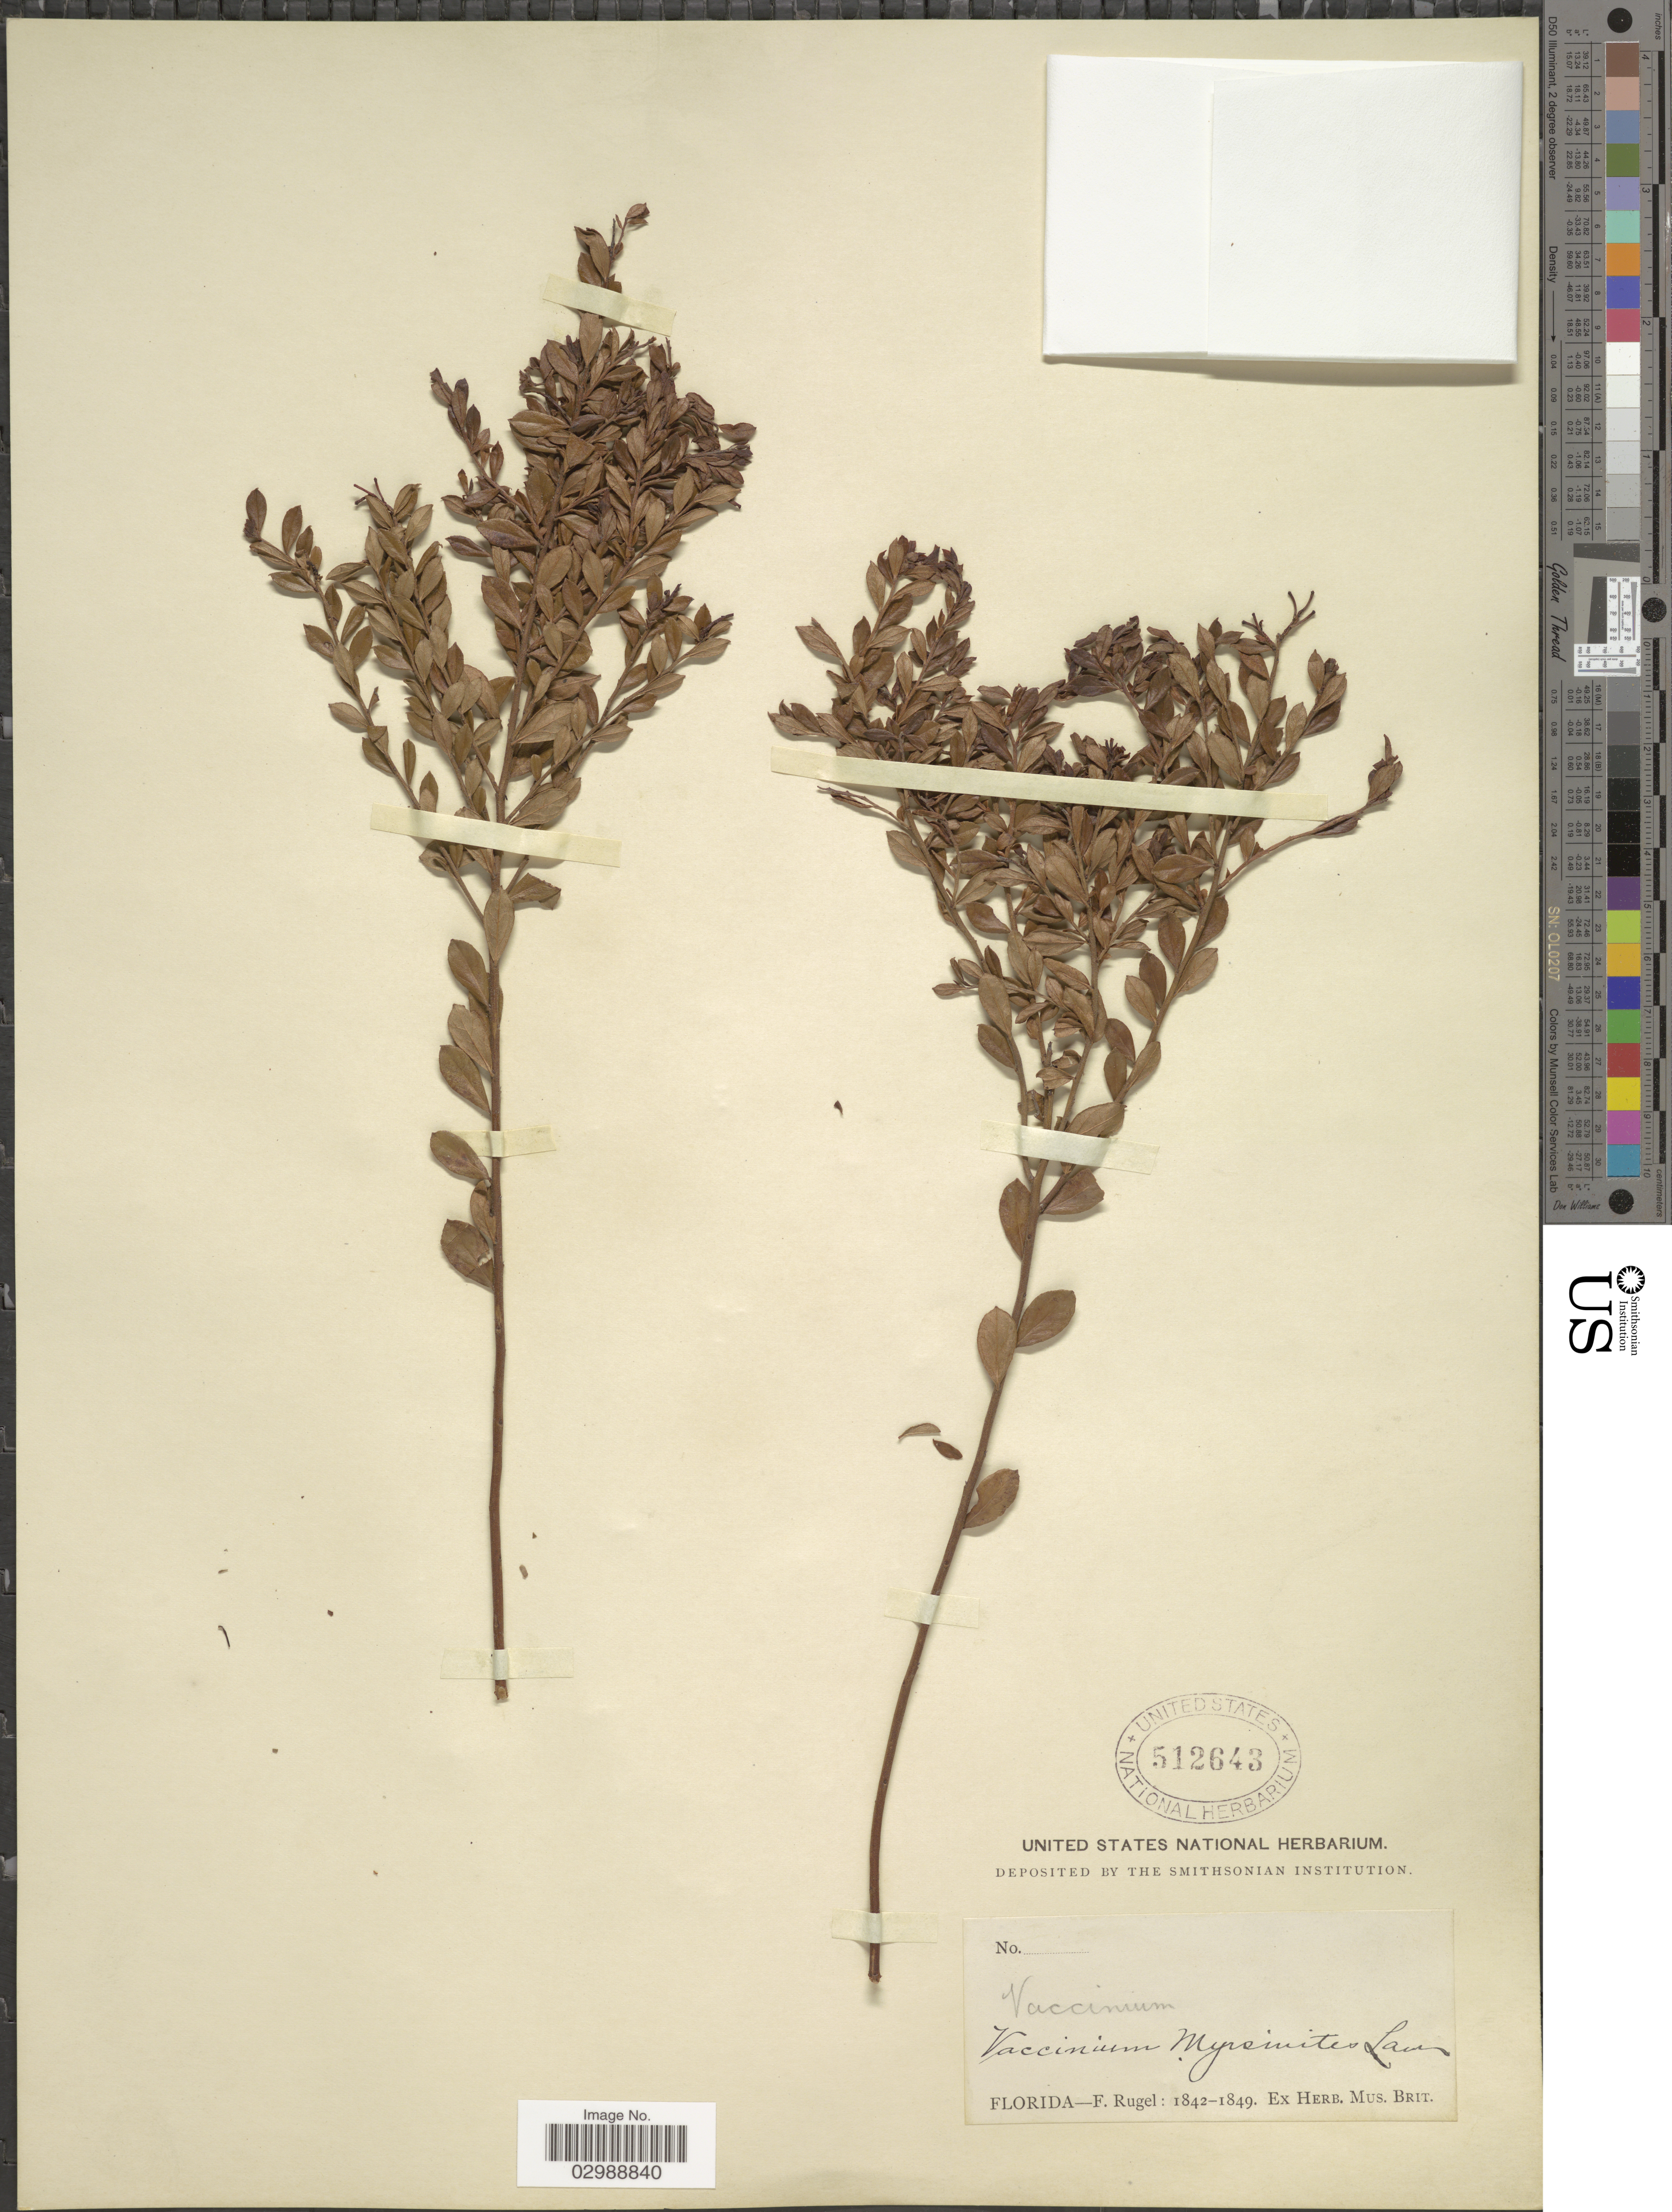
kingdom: Plantae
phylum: Tracheophyta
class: Magnoliopsida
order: Ericales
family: Ericaceae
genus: Vaccinium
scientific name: Vaccinium nitidum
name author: Andrews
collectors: F. Rugel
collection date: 1842/1849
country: United States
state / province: Florida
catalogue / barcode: US 512643